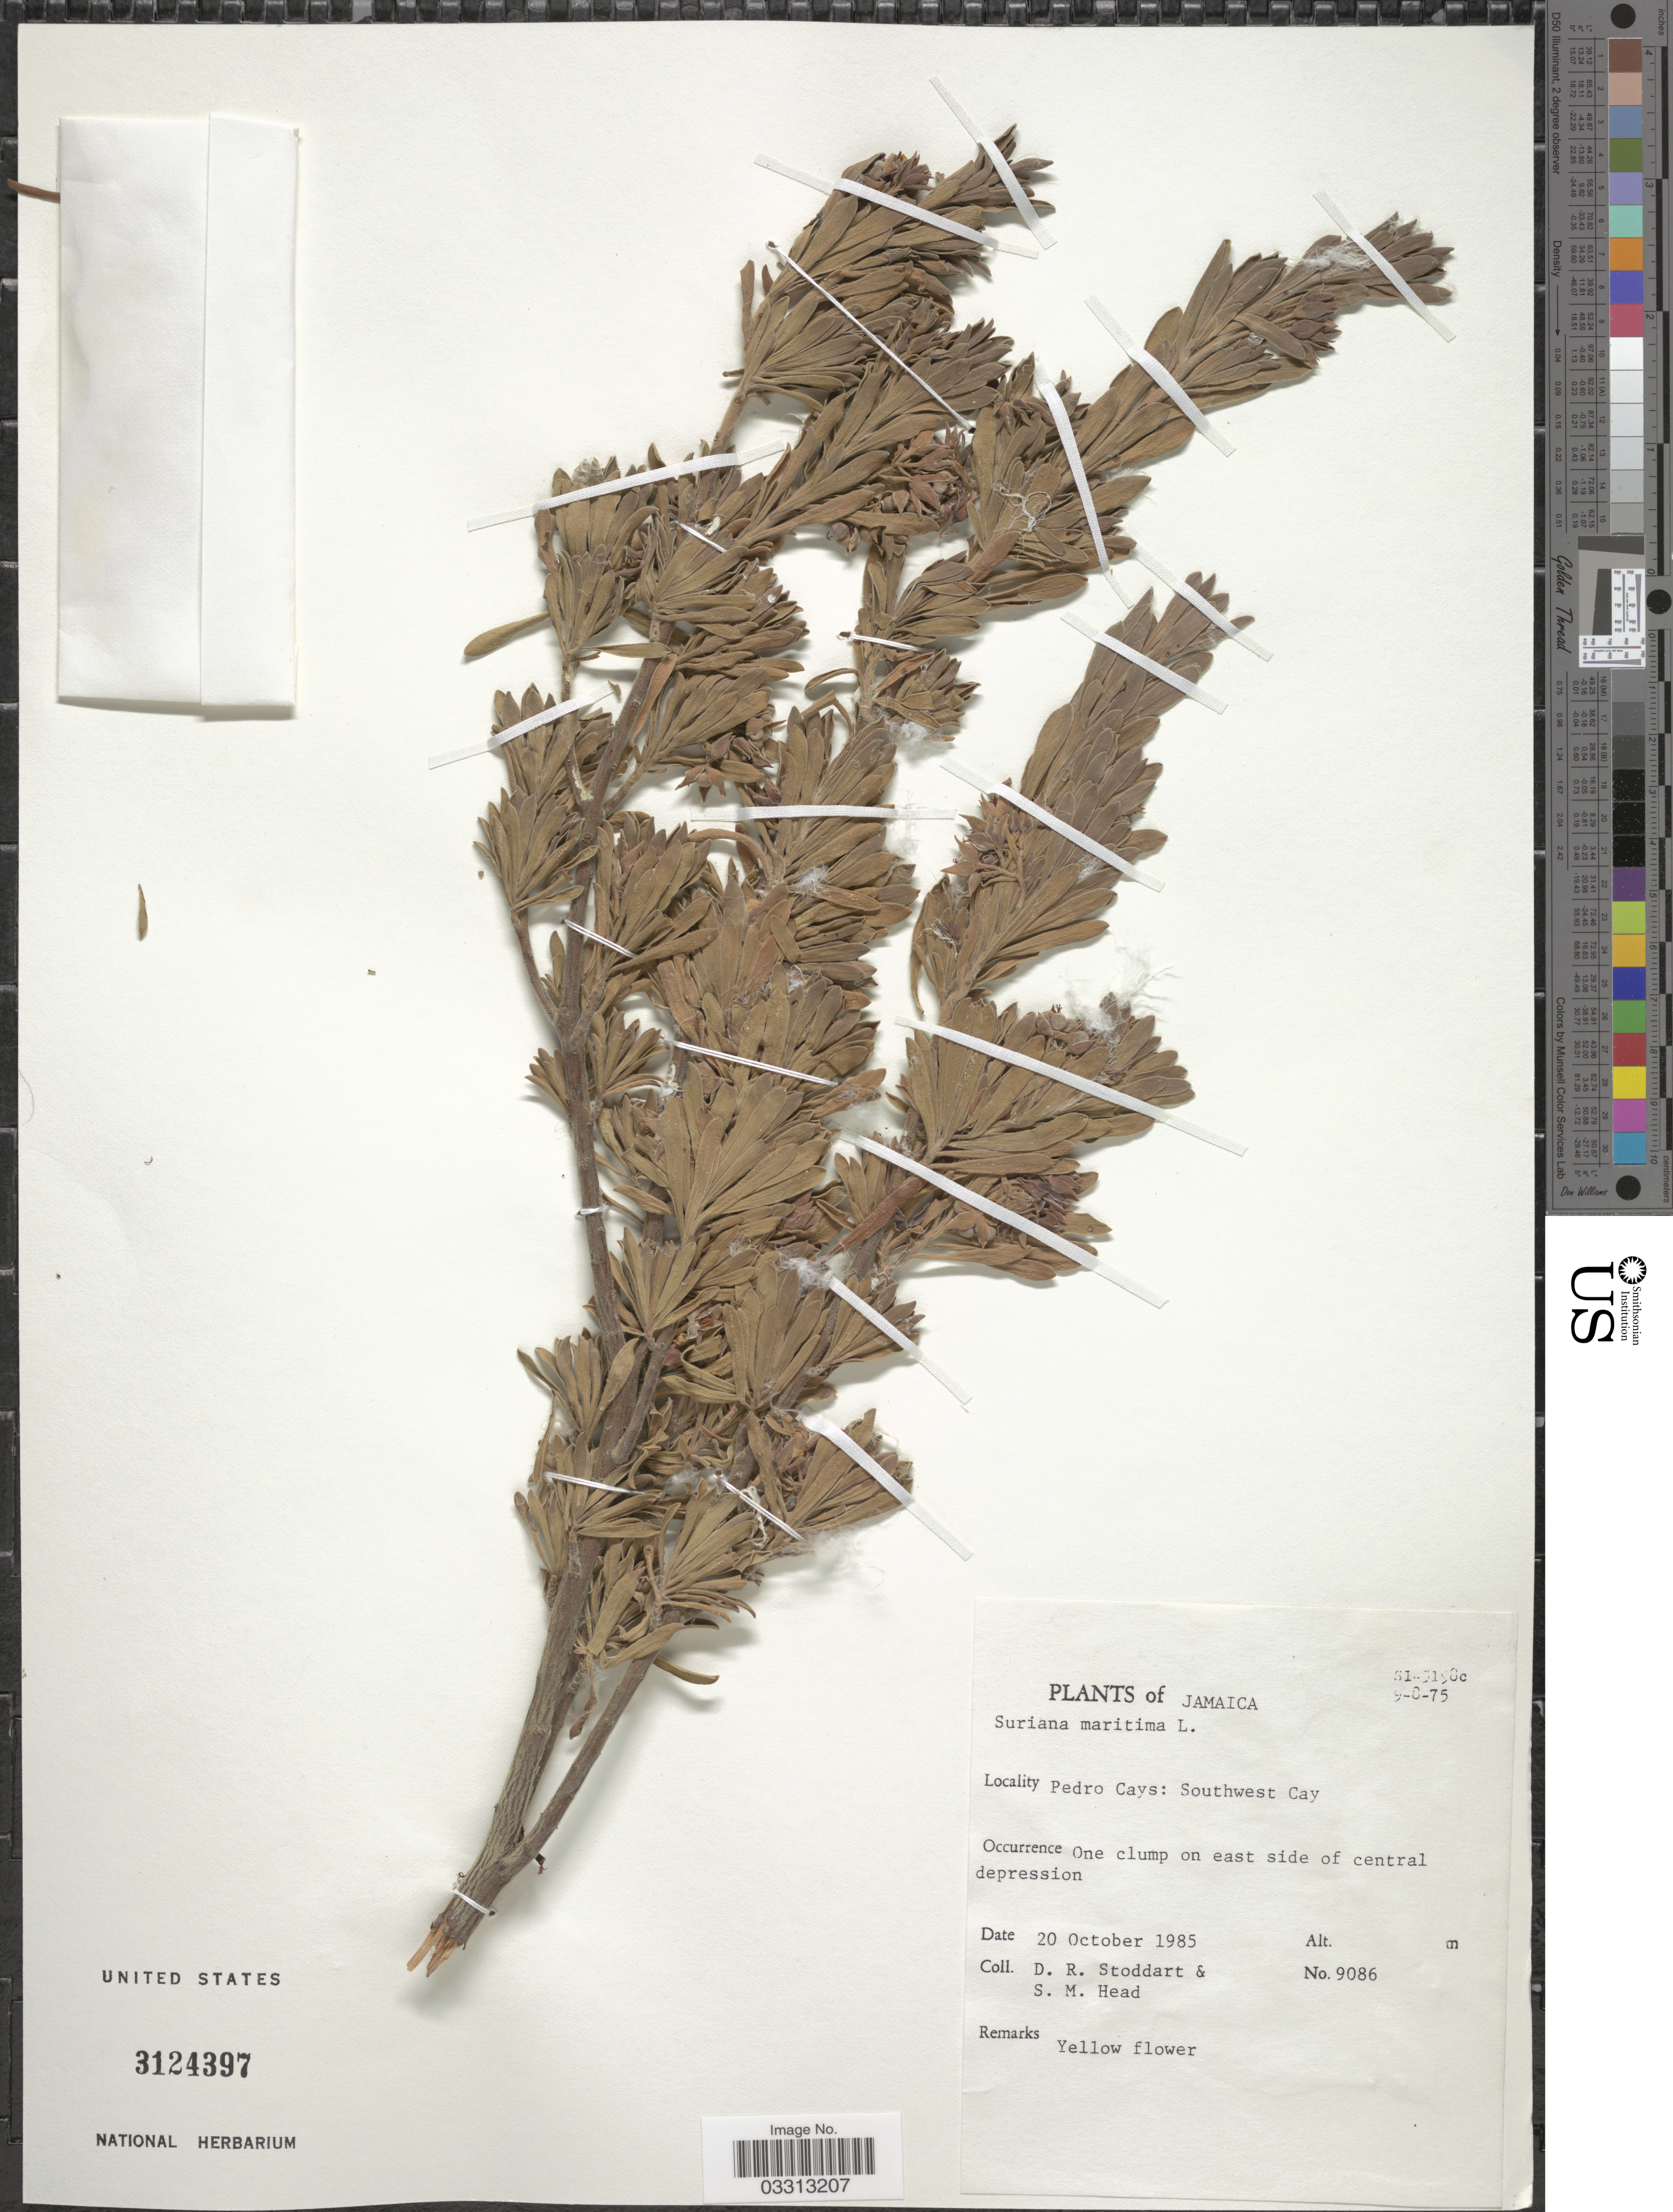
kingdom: Plantae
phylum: Tracheophyta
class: Magnoliopsida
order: Fabales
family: Surianaceae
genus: Suriana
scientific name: Suriana maritima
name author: L.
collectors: D. R. Stoddart & S. Head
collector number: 9086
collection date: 1985-10-20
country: Jamaica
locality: Pedro Cays: Southwest Cay.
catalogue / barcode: US 3124397